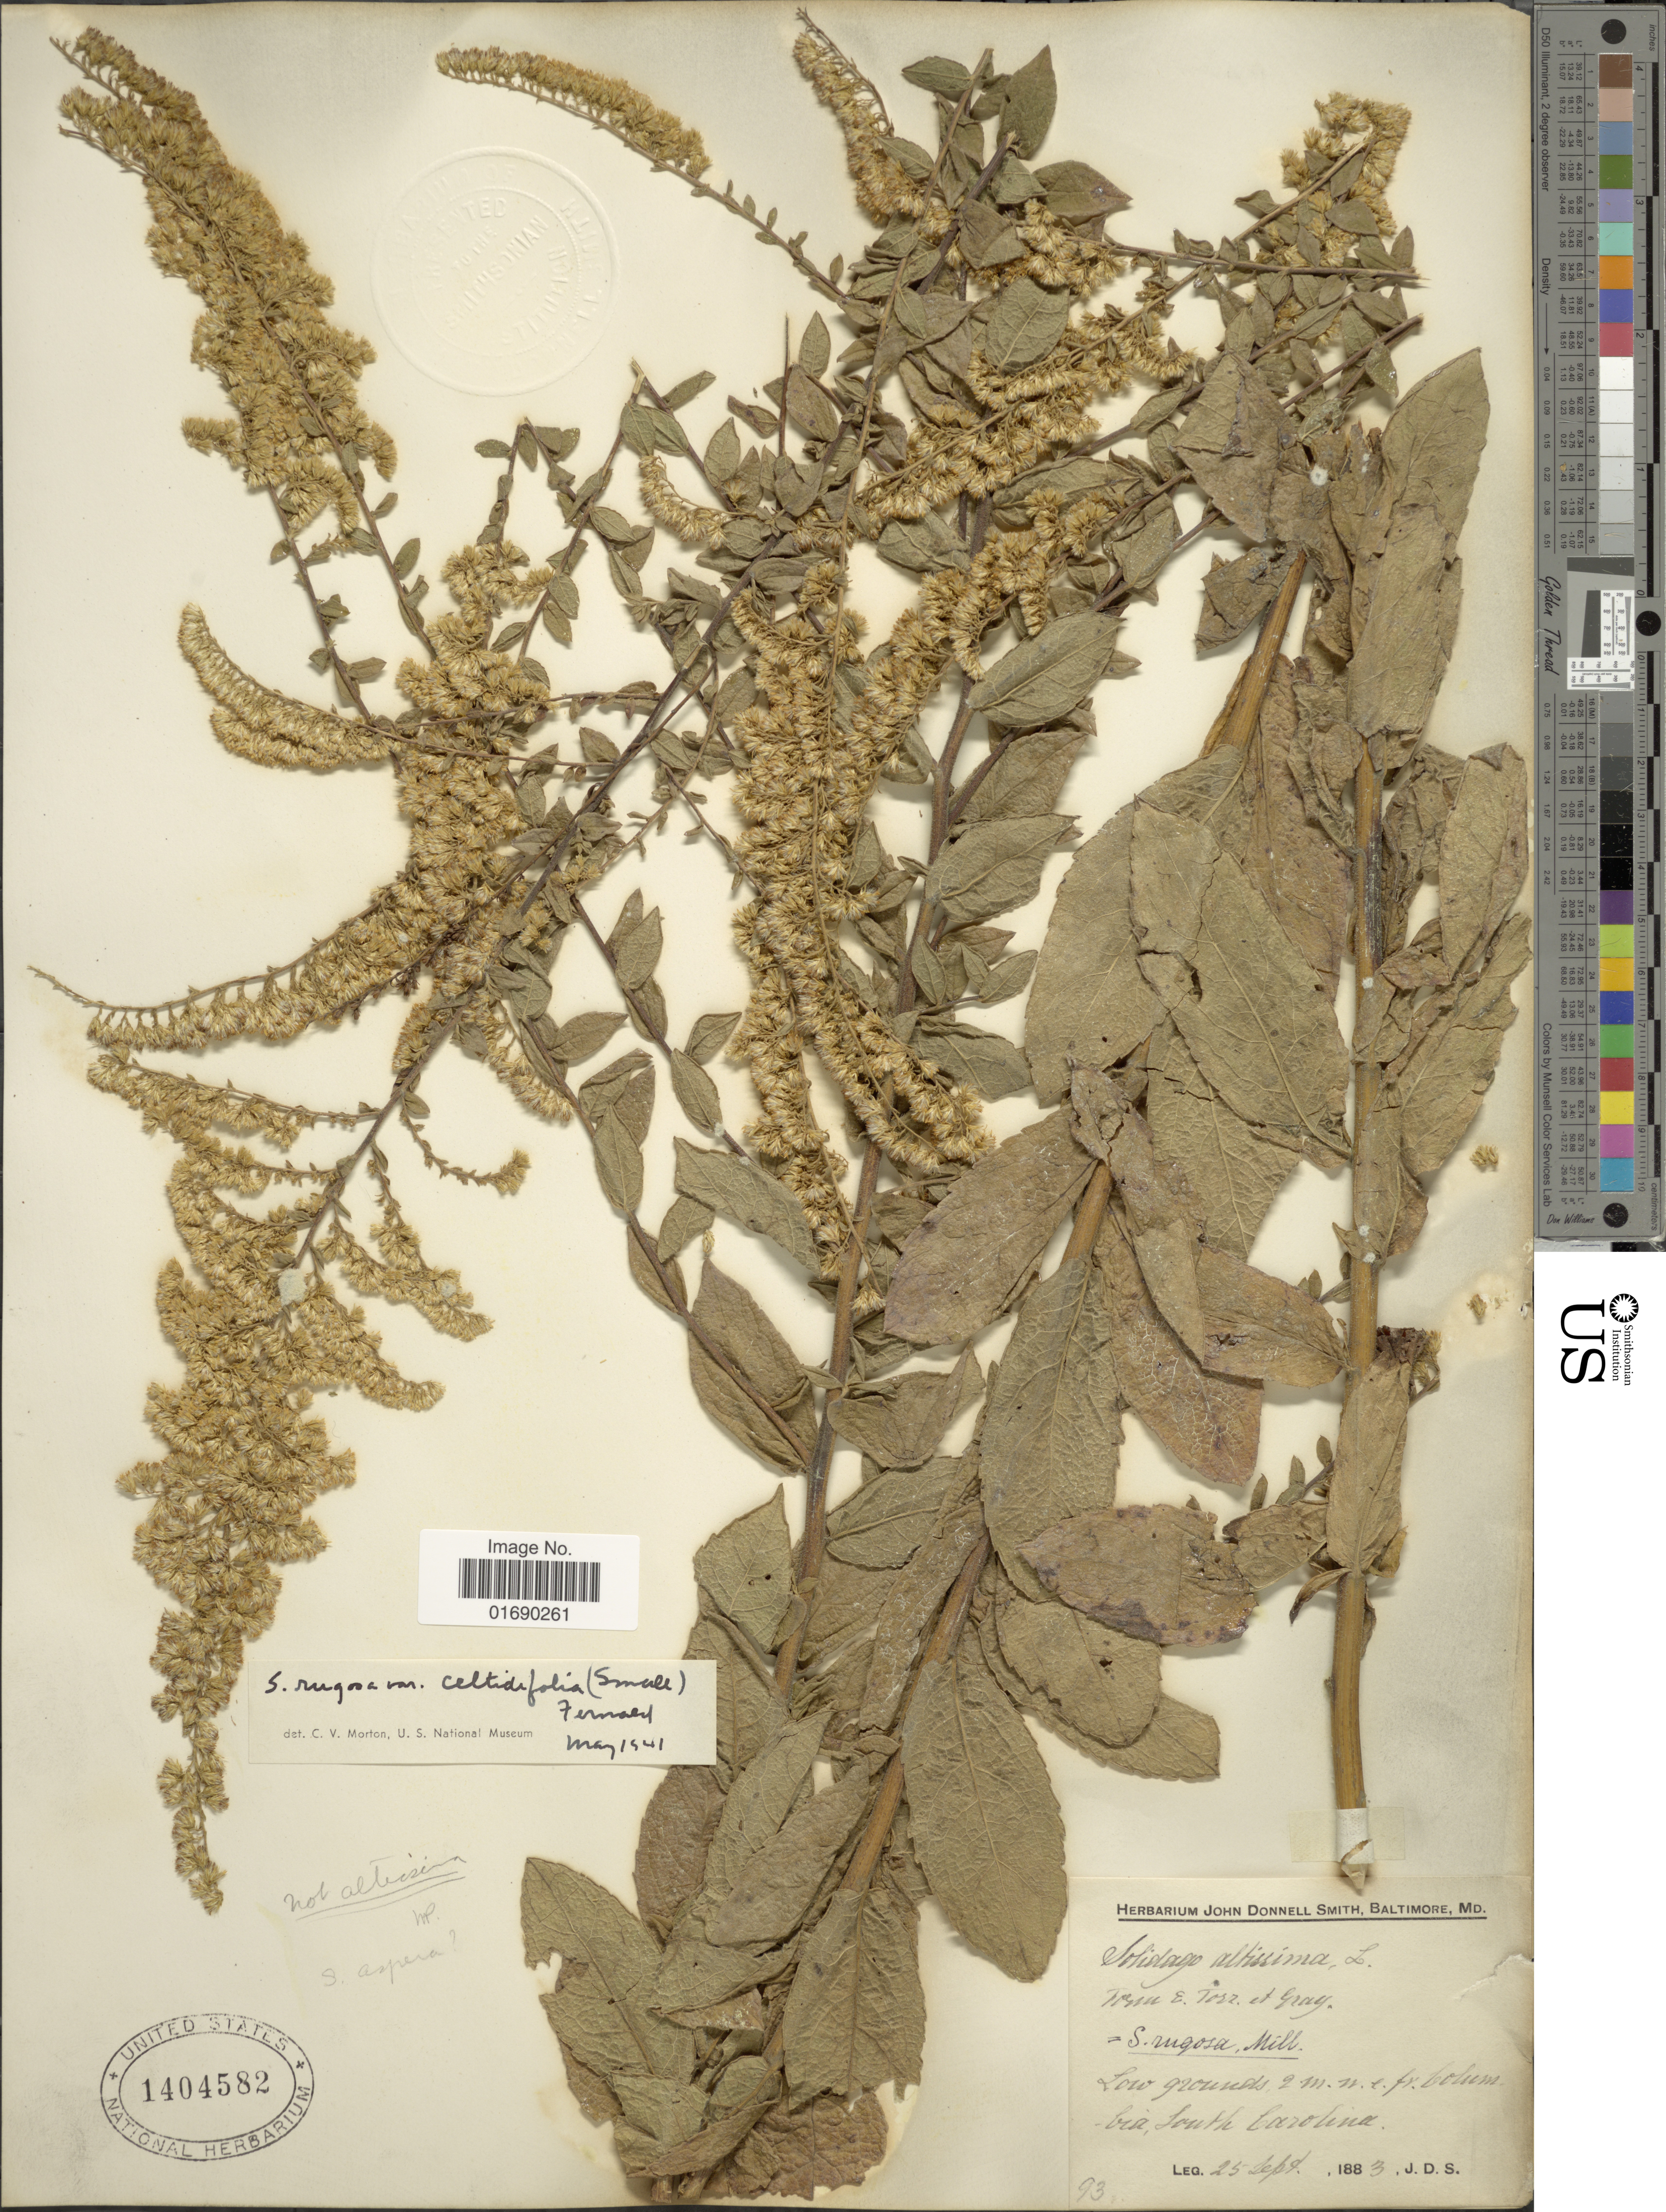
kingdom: Plantae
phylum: Tracheophyta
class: Magnoliopsida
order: Asterales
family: Asteraceae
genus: Solidago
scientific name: Solidago rugosa var. celtidifolia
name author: (Small) Fernald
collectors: J. Donnell Smith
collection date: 1883-09-25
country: United States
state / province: South Carolina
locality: Low ground, 2 m n.e. fr Columbia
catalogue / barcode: US 1404582